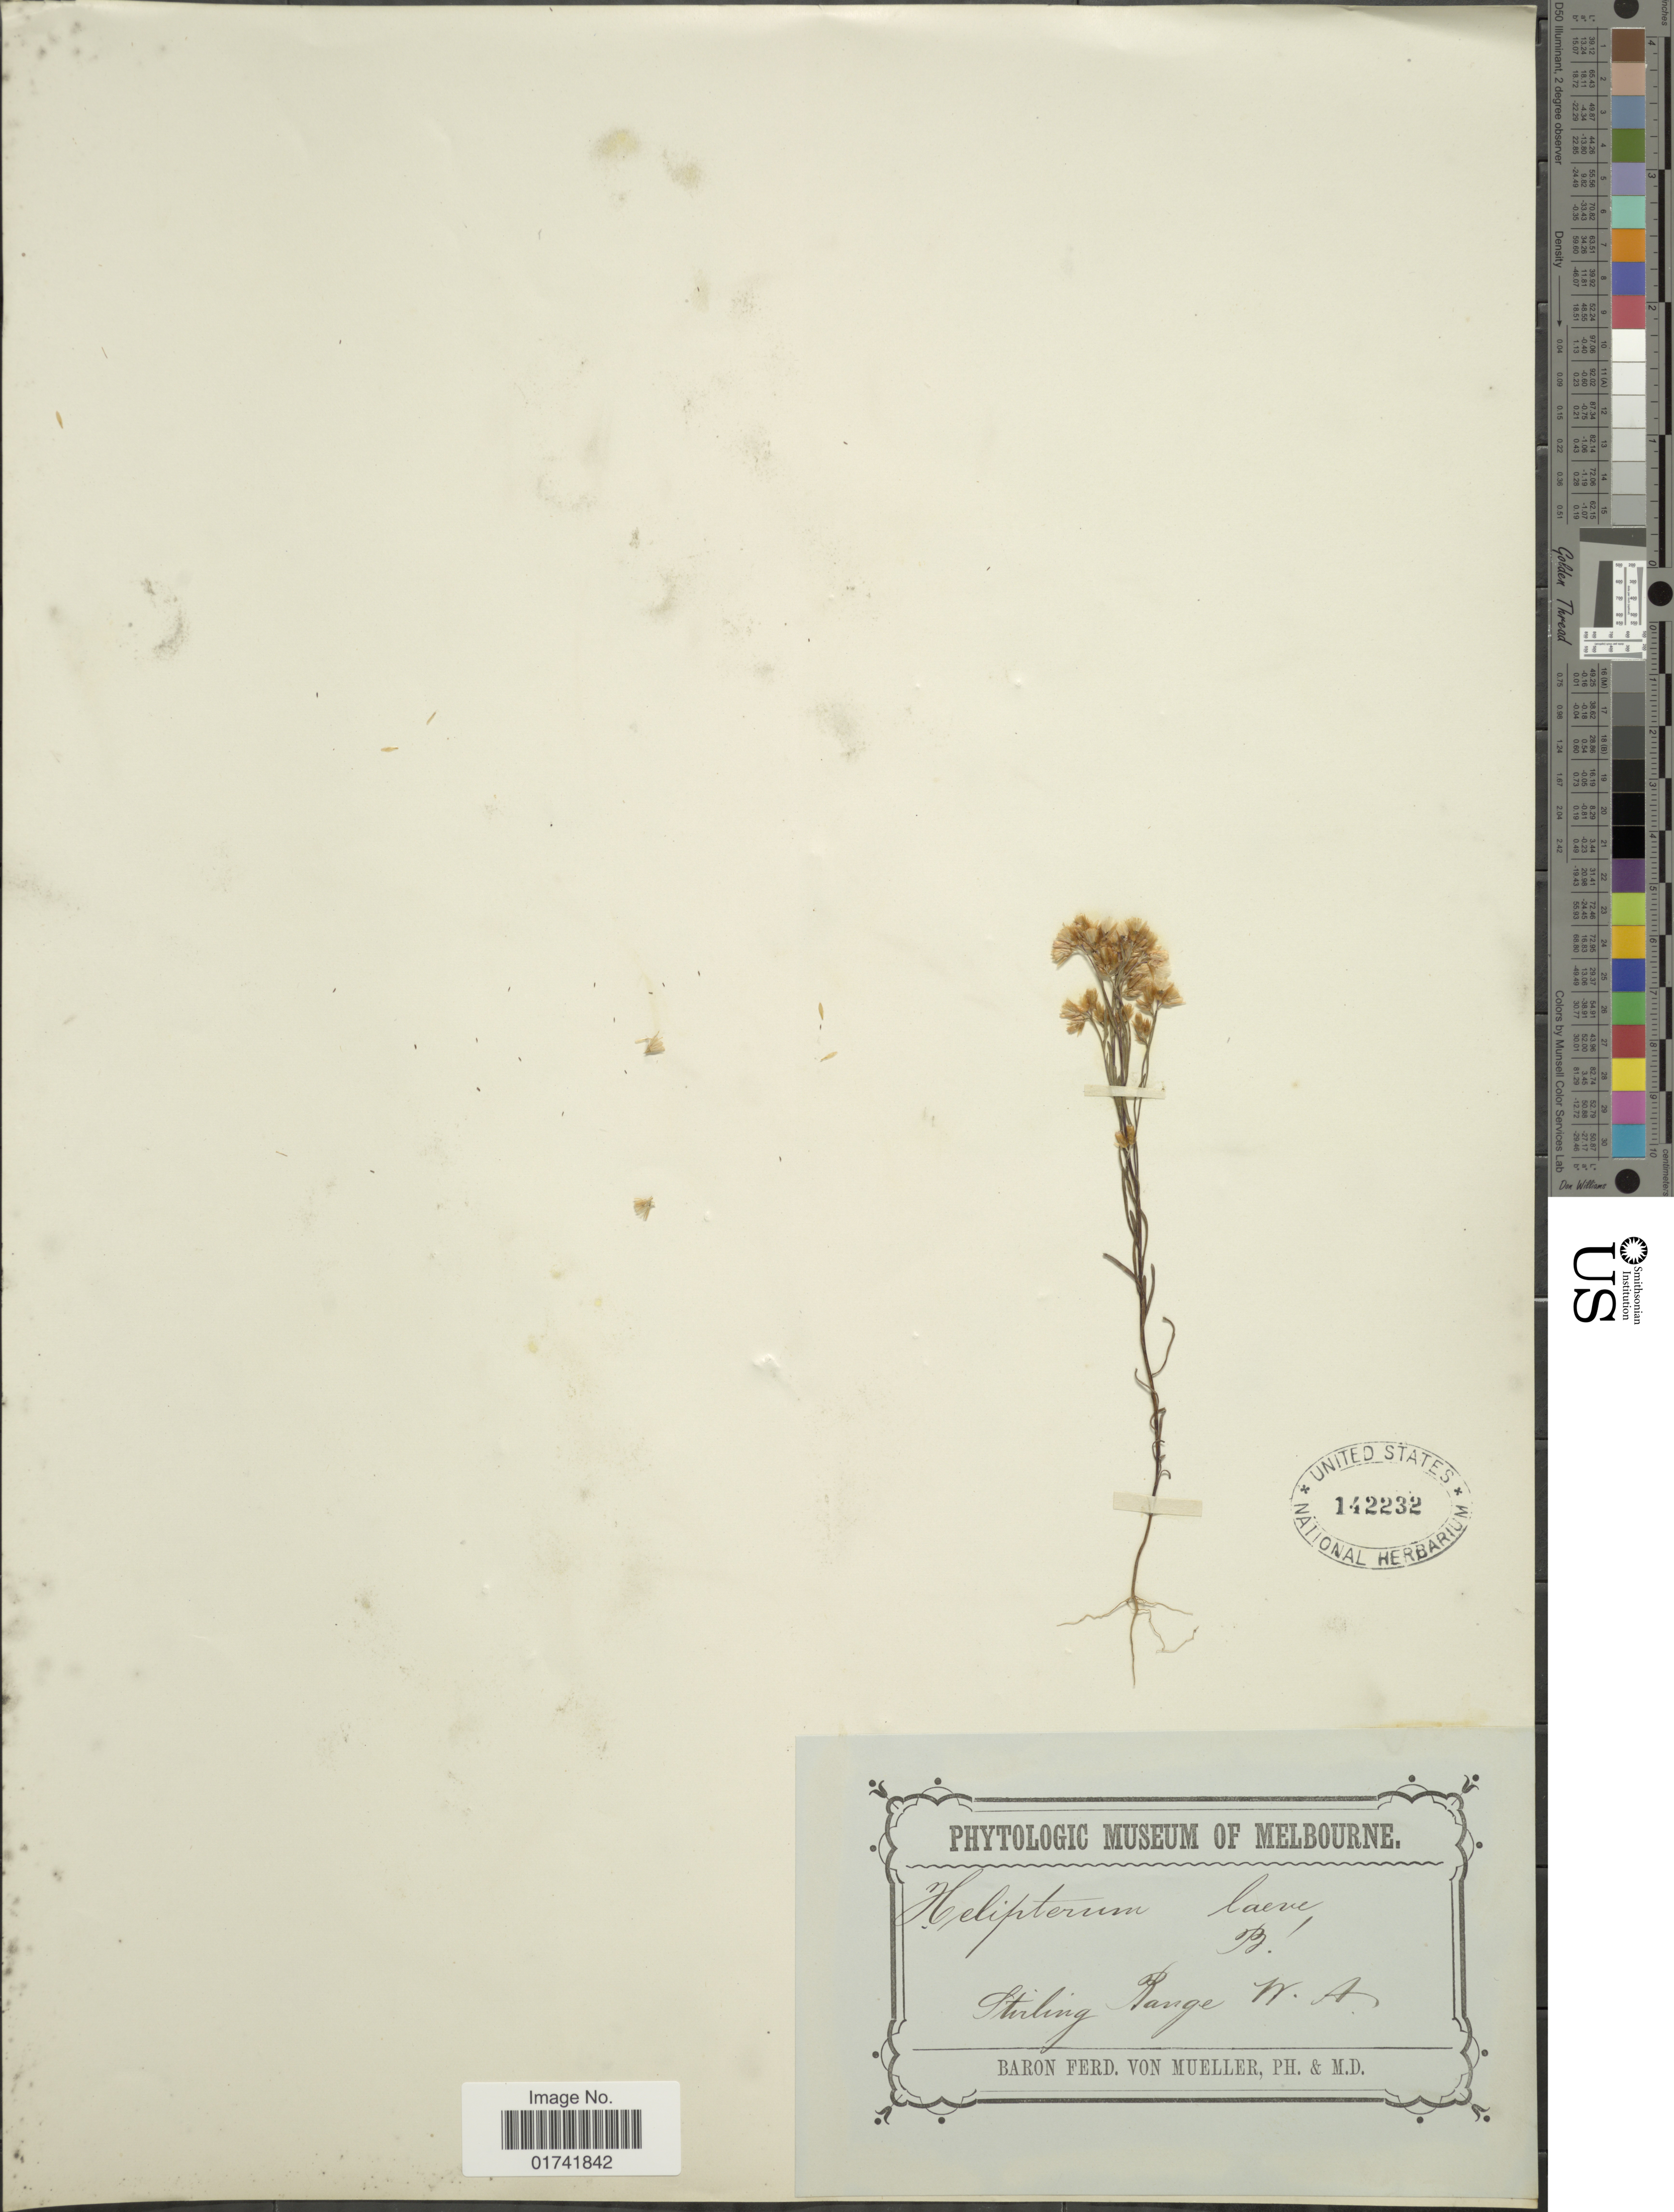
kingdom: Plantae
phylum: Tracheophyta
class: Magnoliopsida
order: Asterales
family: Asteraceae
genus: Rhodanthe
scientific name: Rhodanthe laevis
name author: (A. Gray) Paul G. Wilson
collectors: F. von Mueller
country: Australia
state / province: Western Australia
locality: Stirling Range, W.A.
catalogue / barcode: US 142232